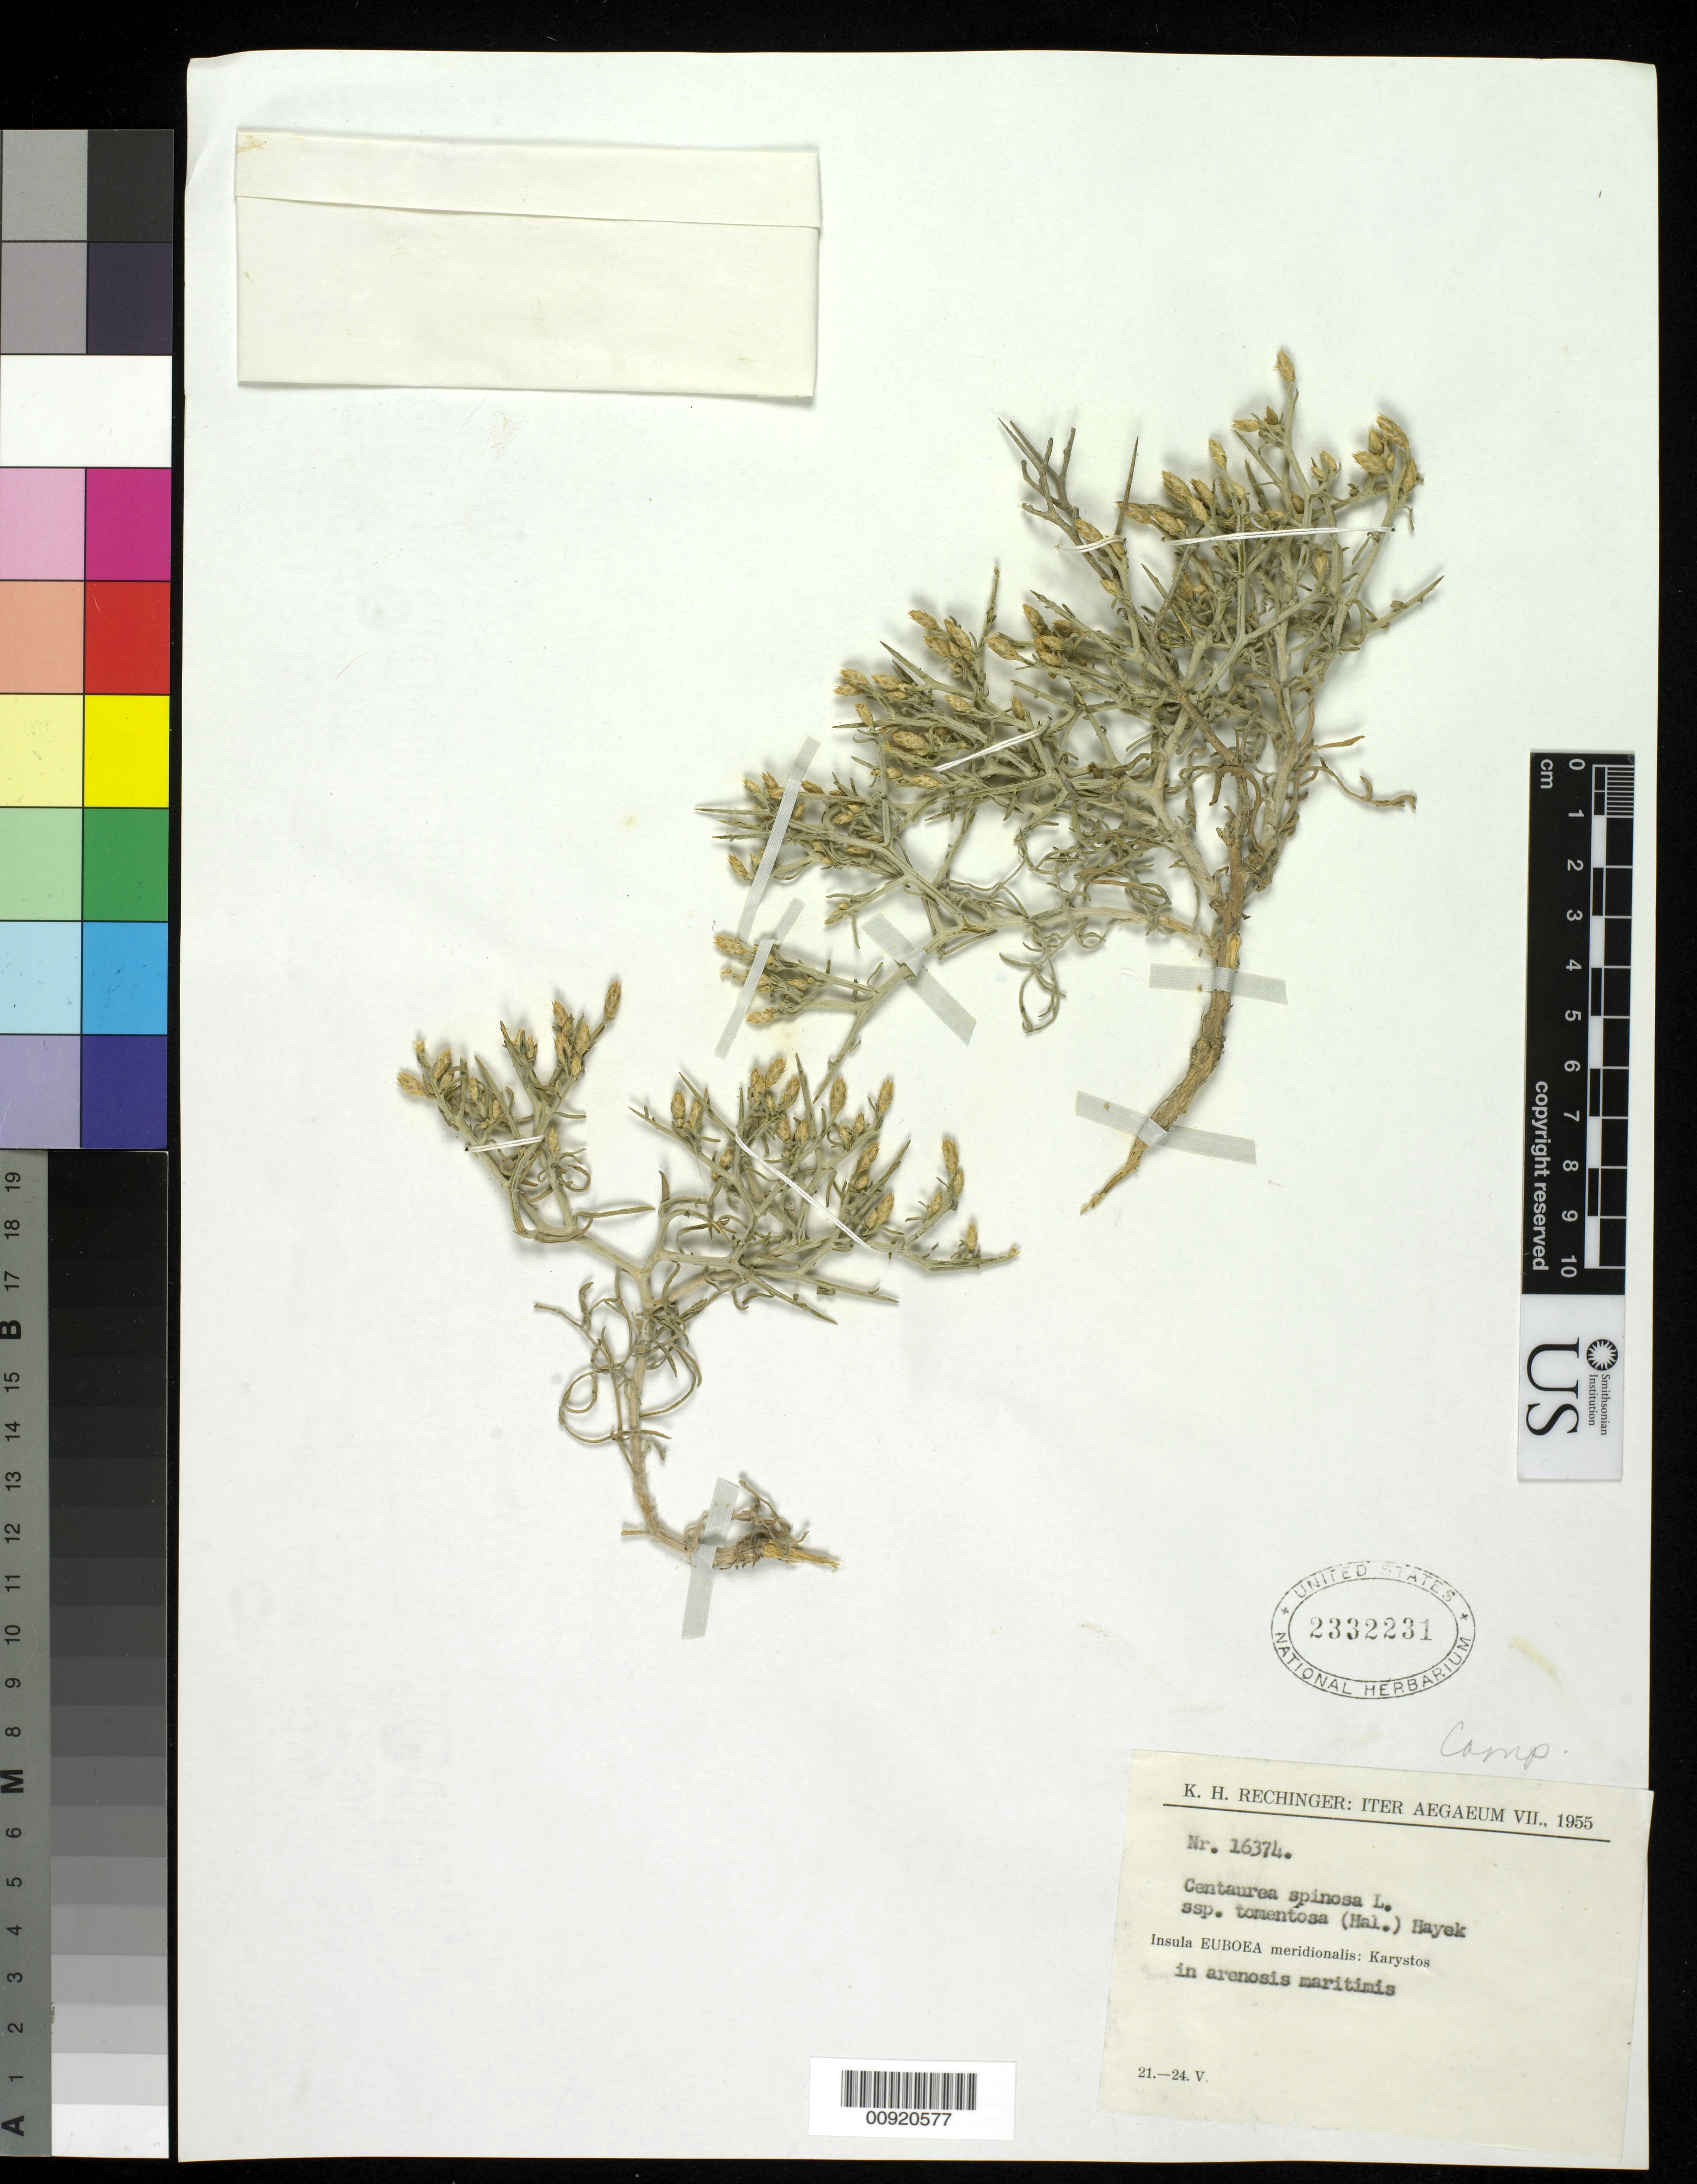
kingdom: Plantae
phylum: Tracheophyta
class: Magnoliopsida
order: Asterales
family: Asteraceae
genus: Centaurea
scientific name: Centaurea spinosa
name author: L.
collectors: K. H. Rechinger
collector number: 16374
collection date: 1955-05-21/1955-05-24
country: Greece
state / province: Central Greece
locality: Karystos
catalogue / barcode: US 2332231